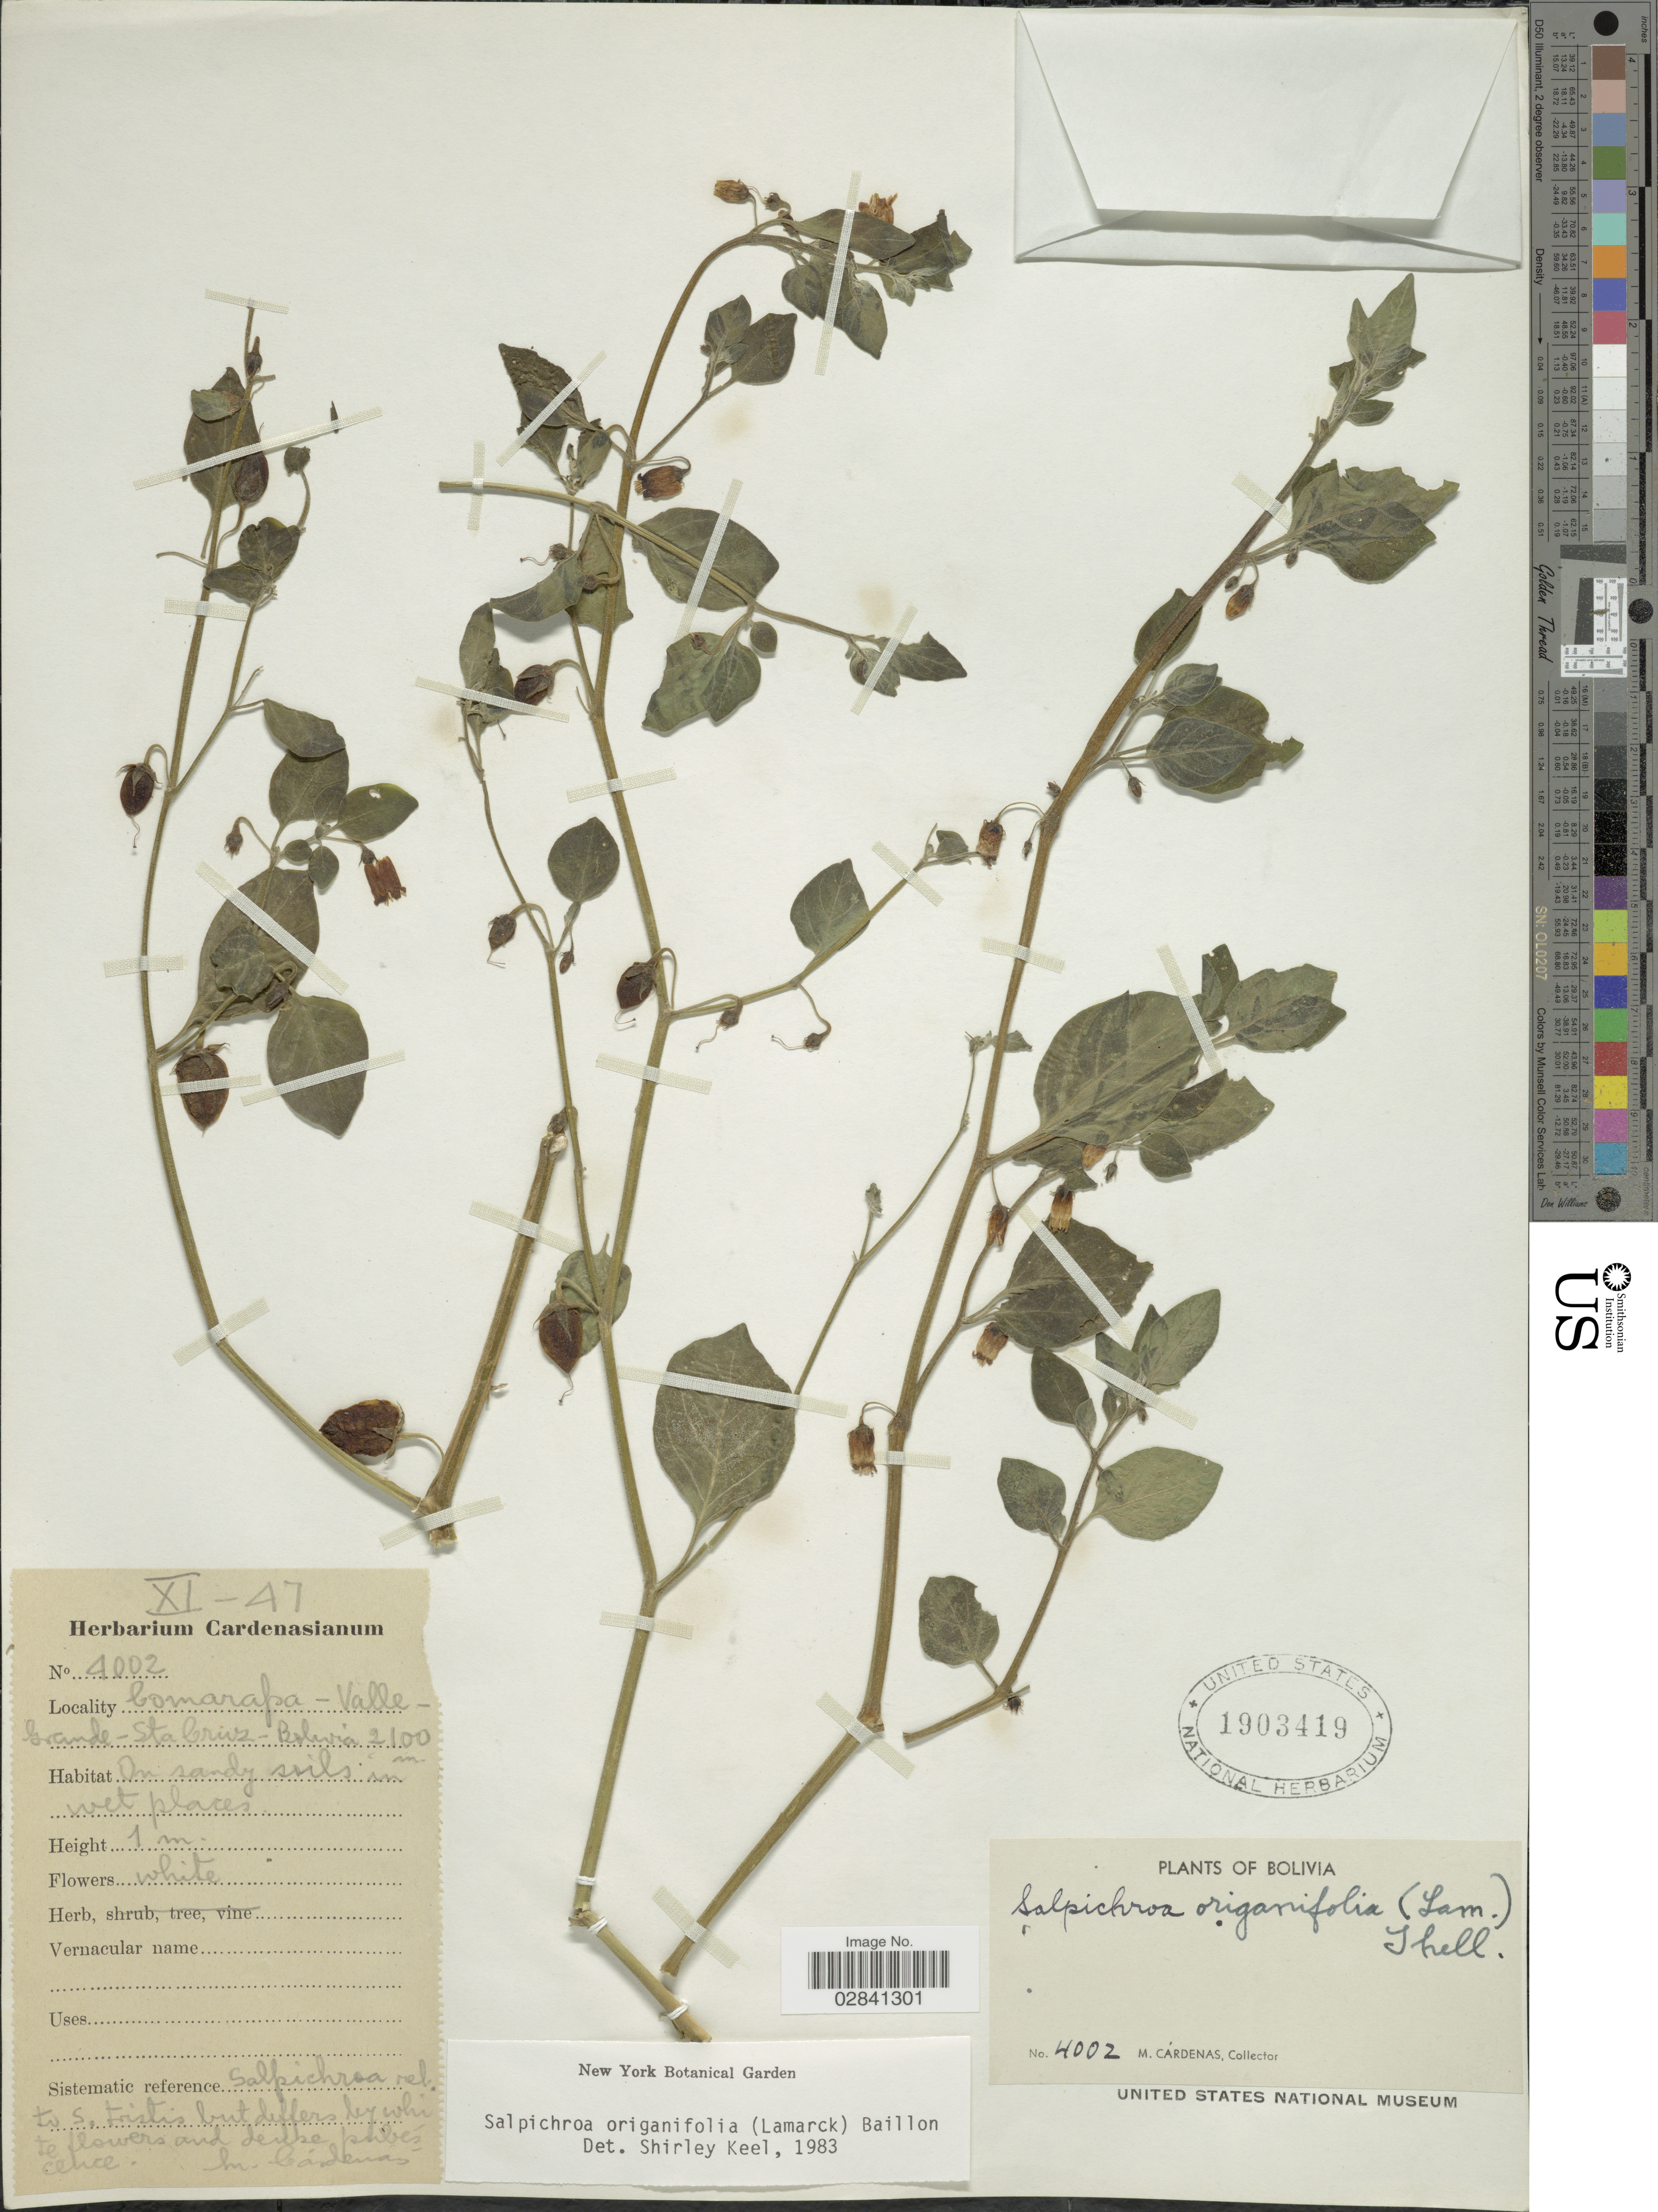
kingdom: Plantae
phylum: Tracheophyta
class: Magnoliopsida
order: Solanales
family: Solanaceae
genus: Salpichroa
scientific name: Salpichroa origanifolia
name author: (Lam.) Baill.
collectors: M. Cárdenas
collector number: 4002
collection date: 1947-11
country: Bolivia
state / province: Santa Cruz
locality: Comarapa- Valle Grande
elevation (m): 2100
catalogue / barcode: US 1903419